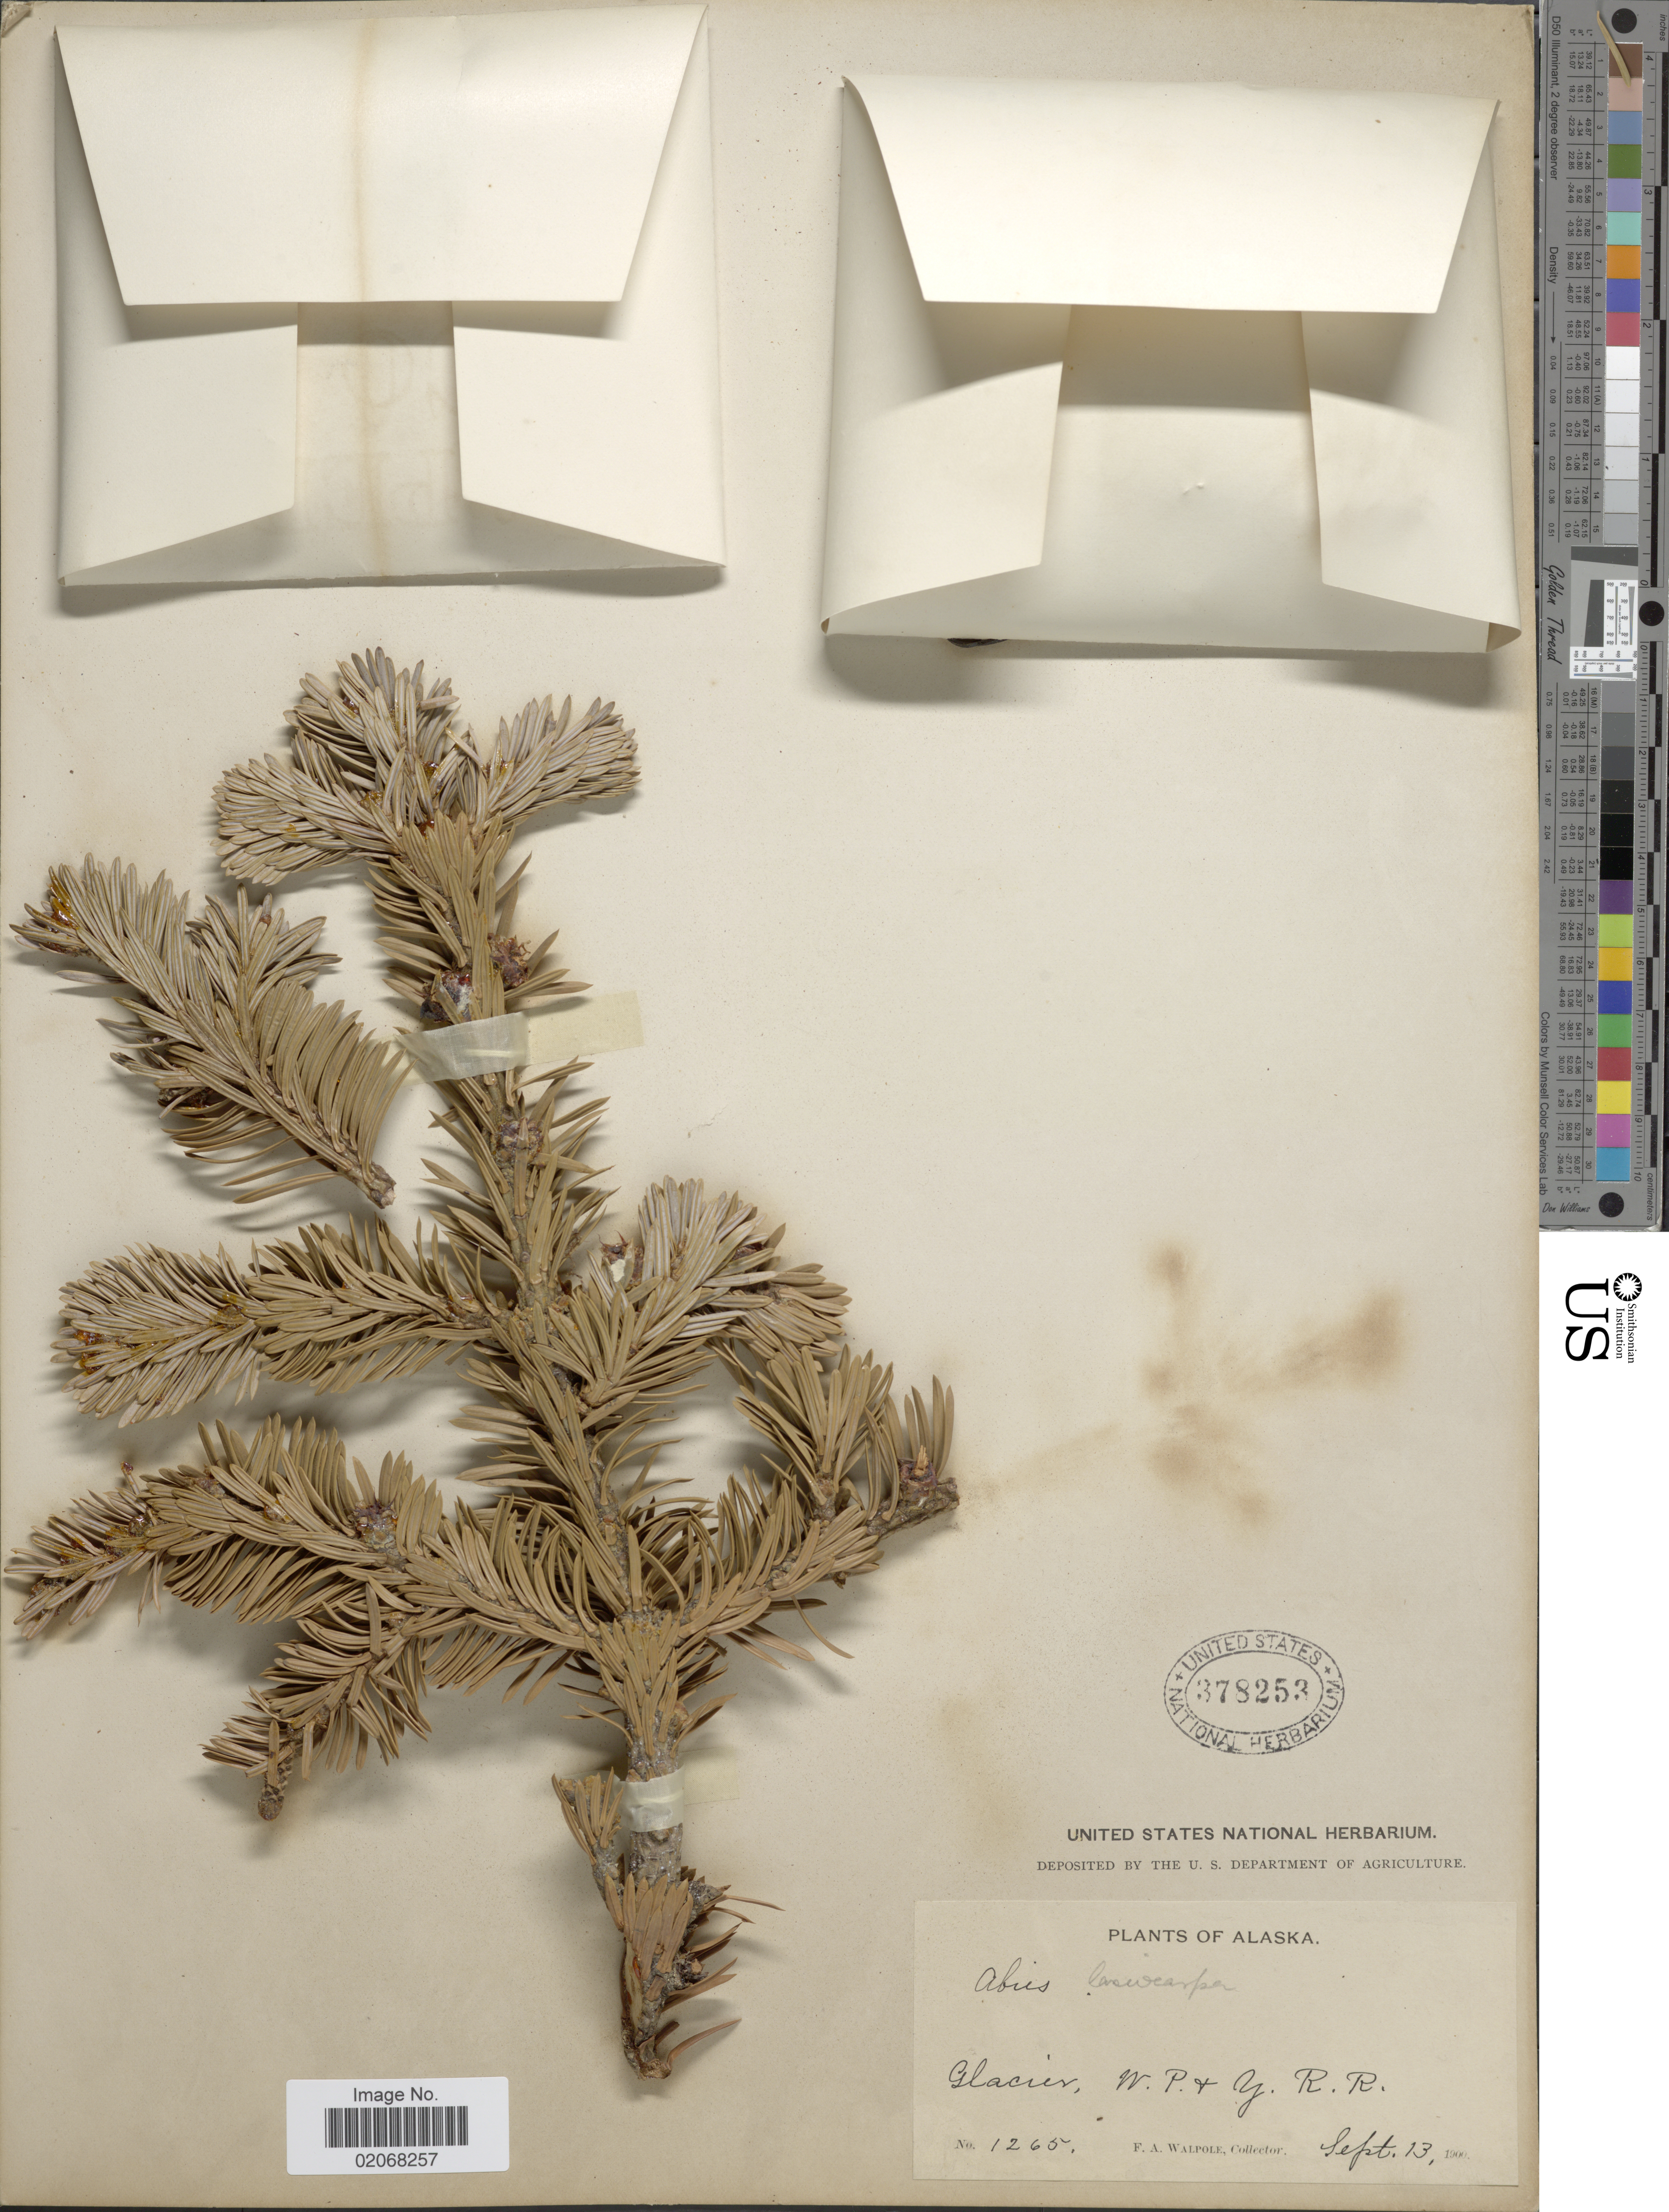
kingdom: Plantae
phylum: Tracheophyta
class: Pinopsida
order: Pinales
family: Pinaceae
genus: Abies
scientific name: Abies magnifica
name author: A. Murray bis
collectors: F. Walpole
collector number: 1265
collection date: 1900-09-13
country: United States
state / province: Alaska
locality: Glacier, W. P. + Y. R. R.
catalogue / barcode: US 378253